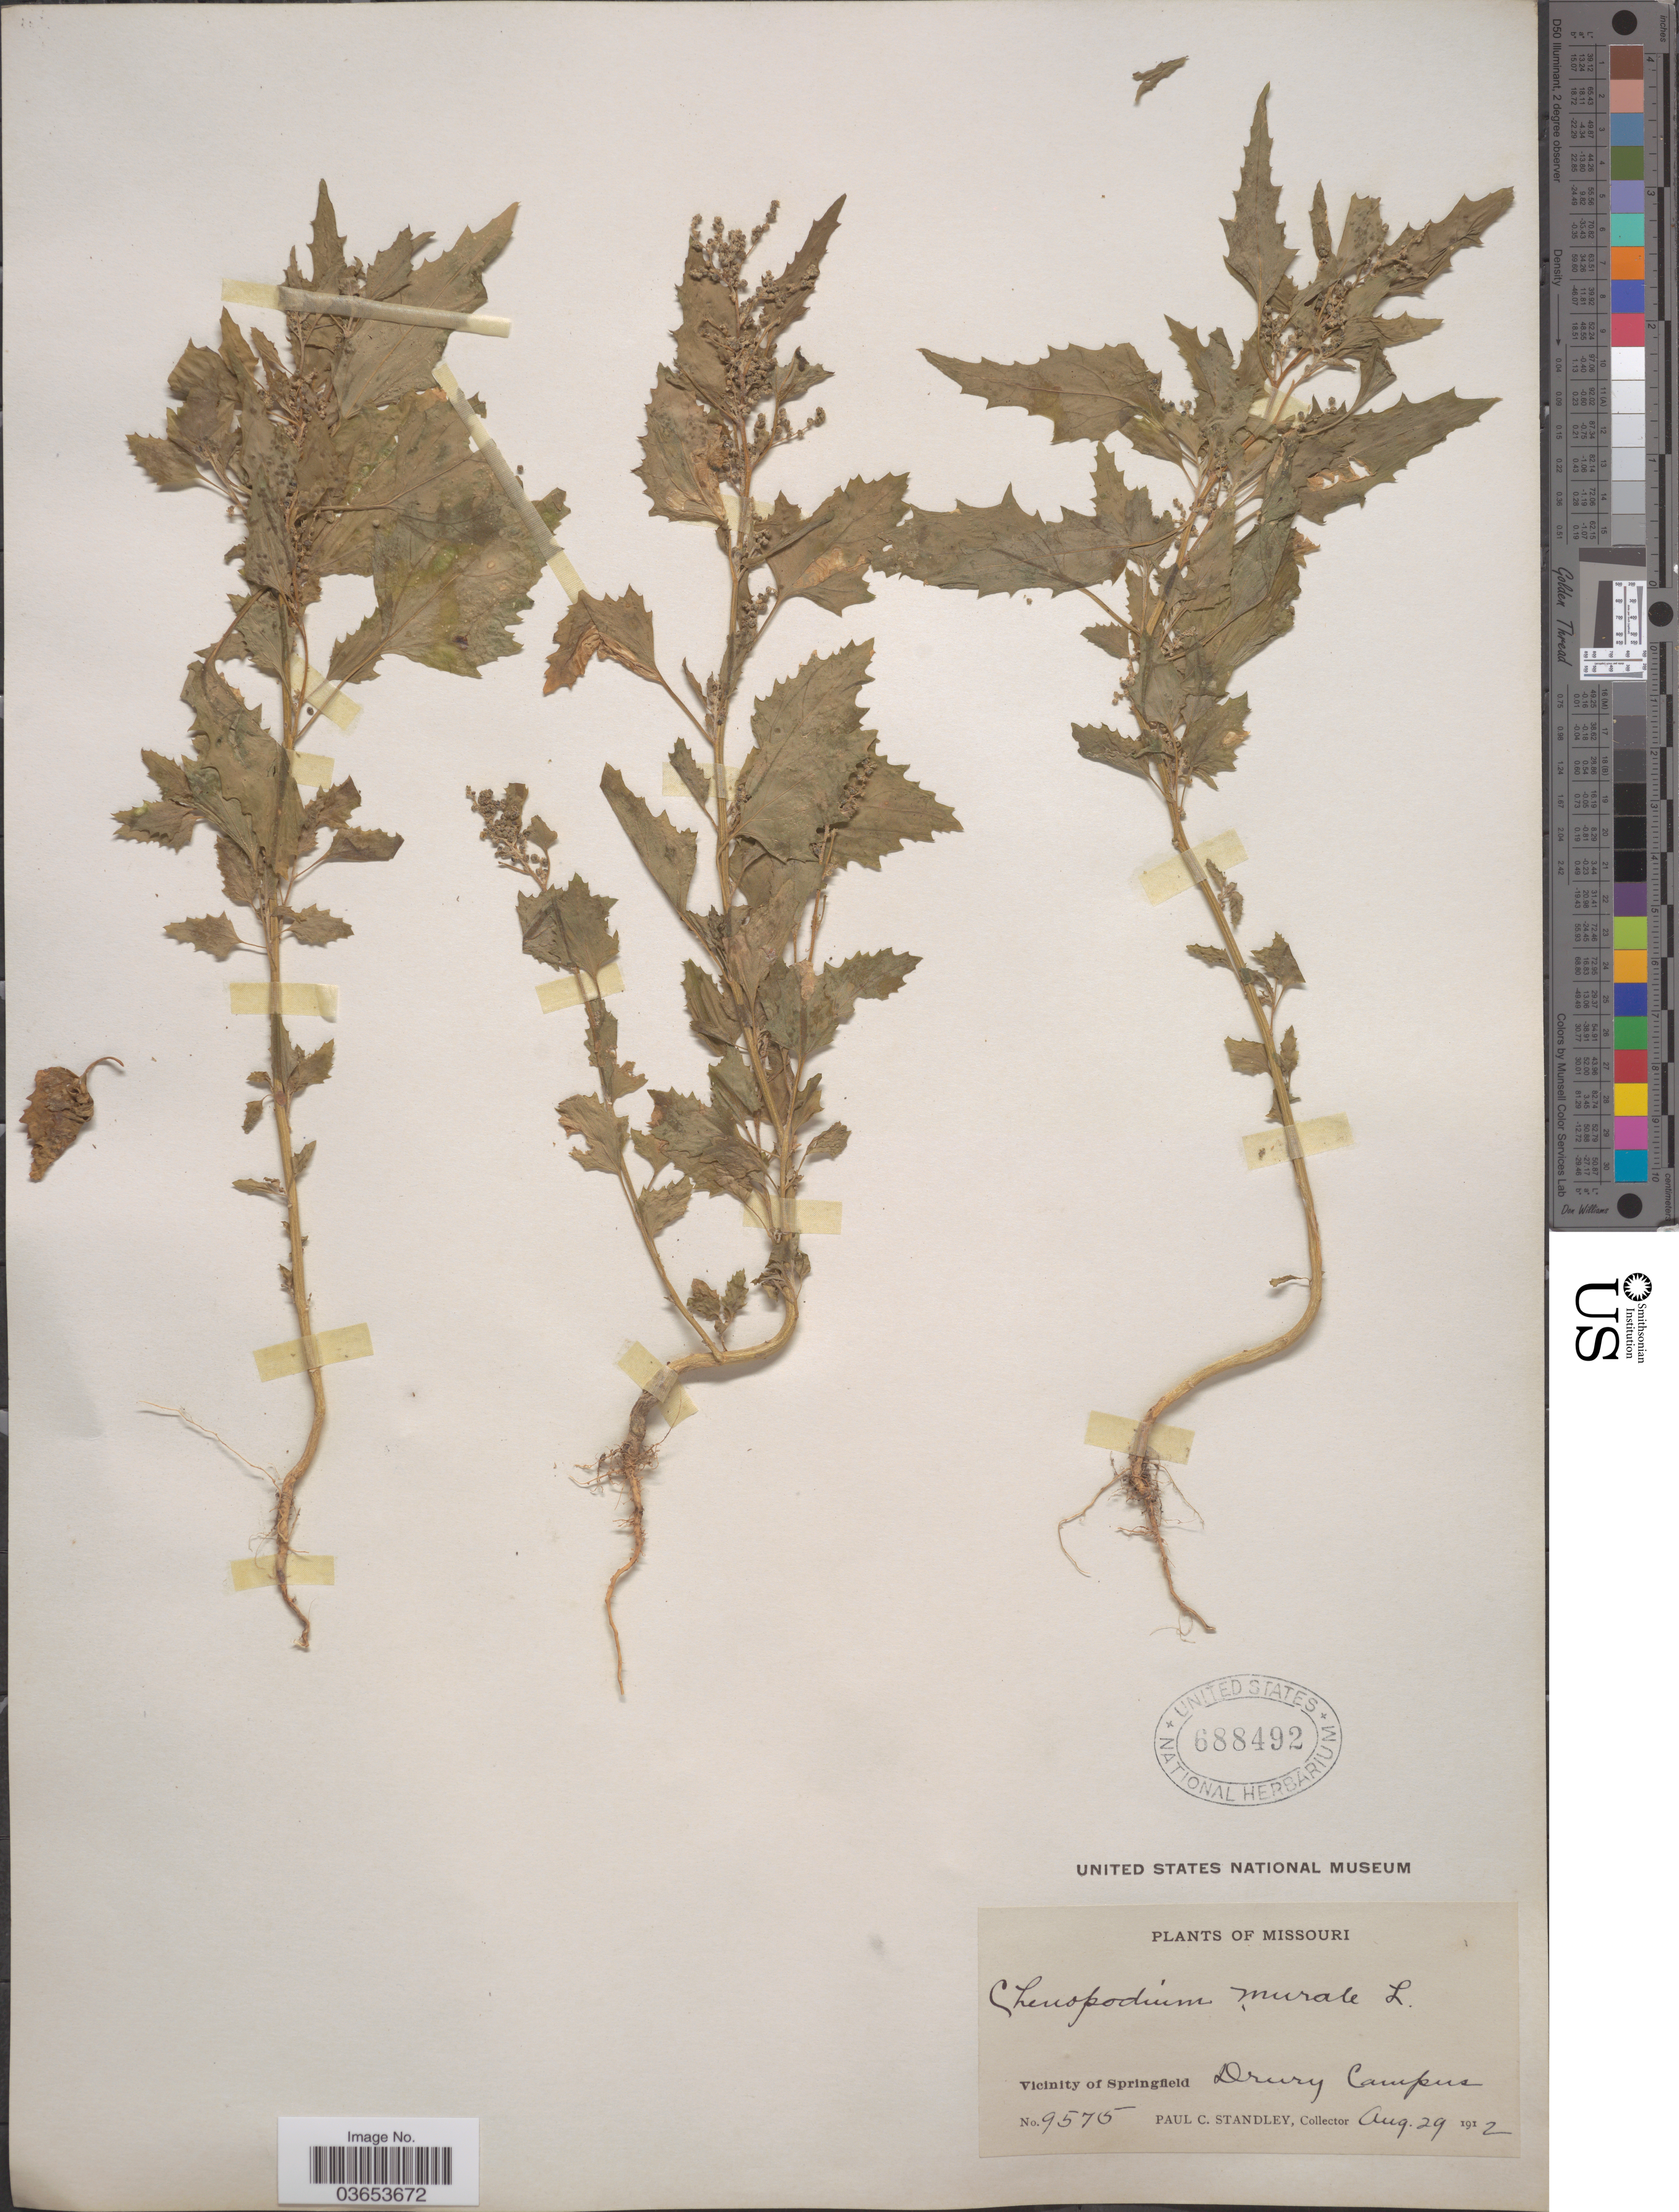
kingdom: Plantae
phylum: Tracheophyta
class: Magnoliopsida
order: Caryophyllales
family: Amaranthaceae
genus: Chenopodium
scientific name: Chenopodium murale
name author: L.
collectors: P. C. Standley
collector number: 9575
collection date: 1912-08-29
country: United States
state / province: Missouri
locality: Vicinity of Springfield Drury Campus.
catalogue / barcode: US 688492